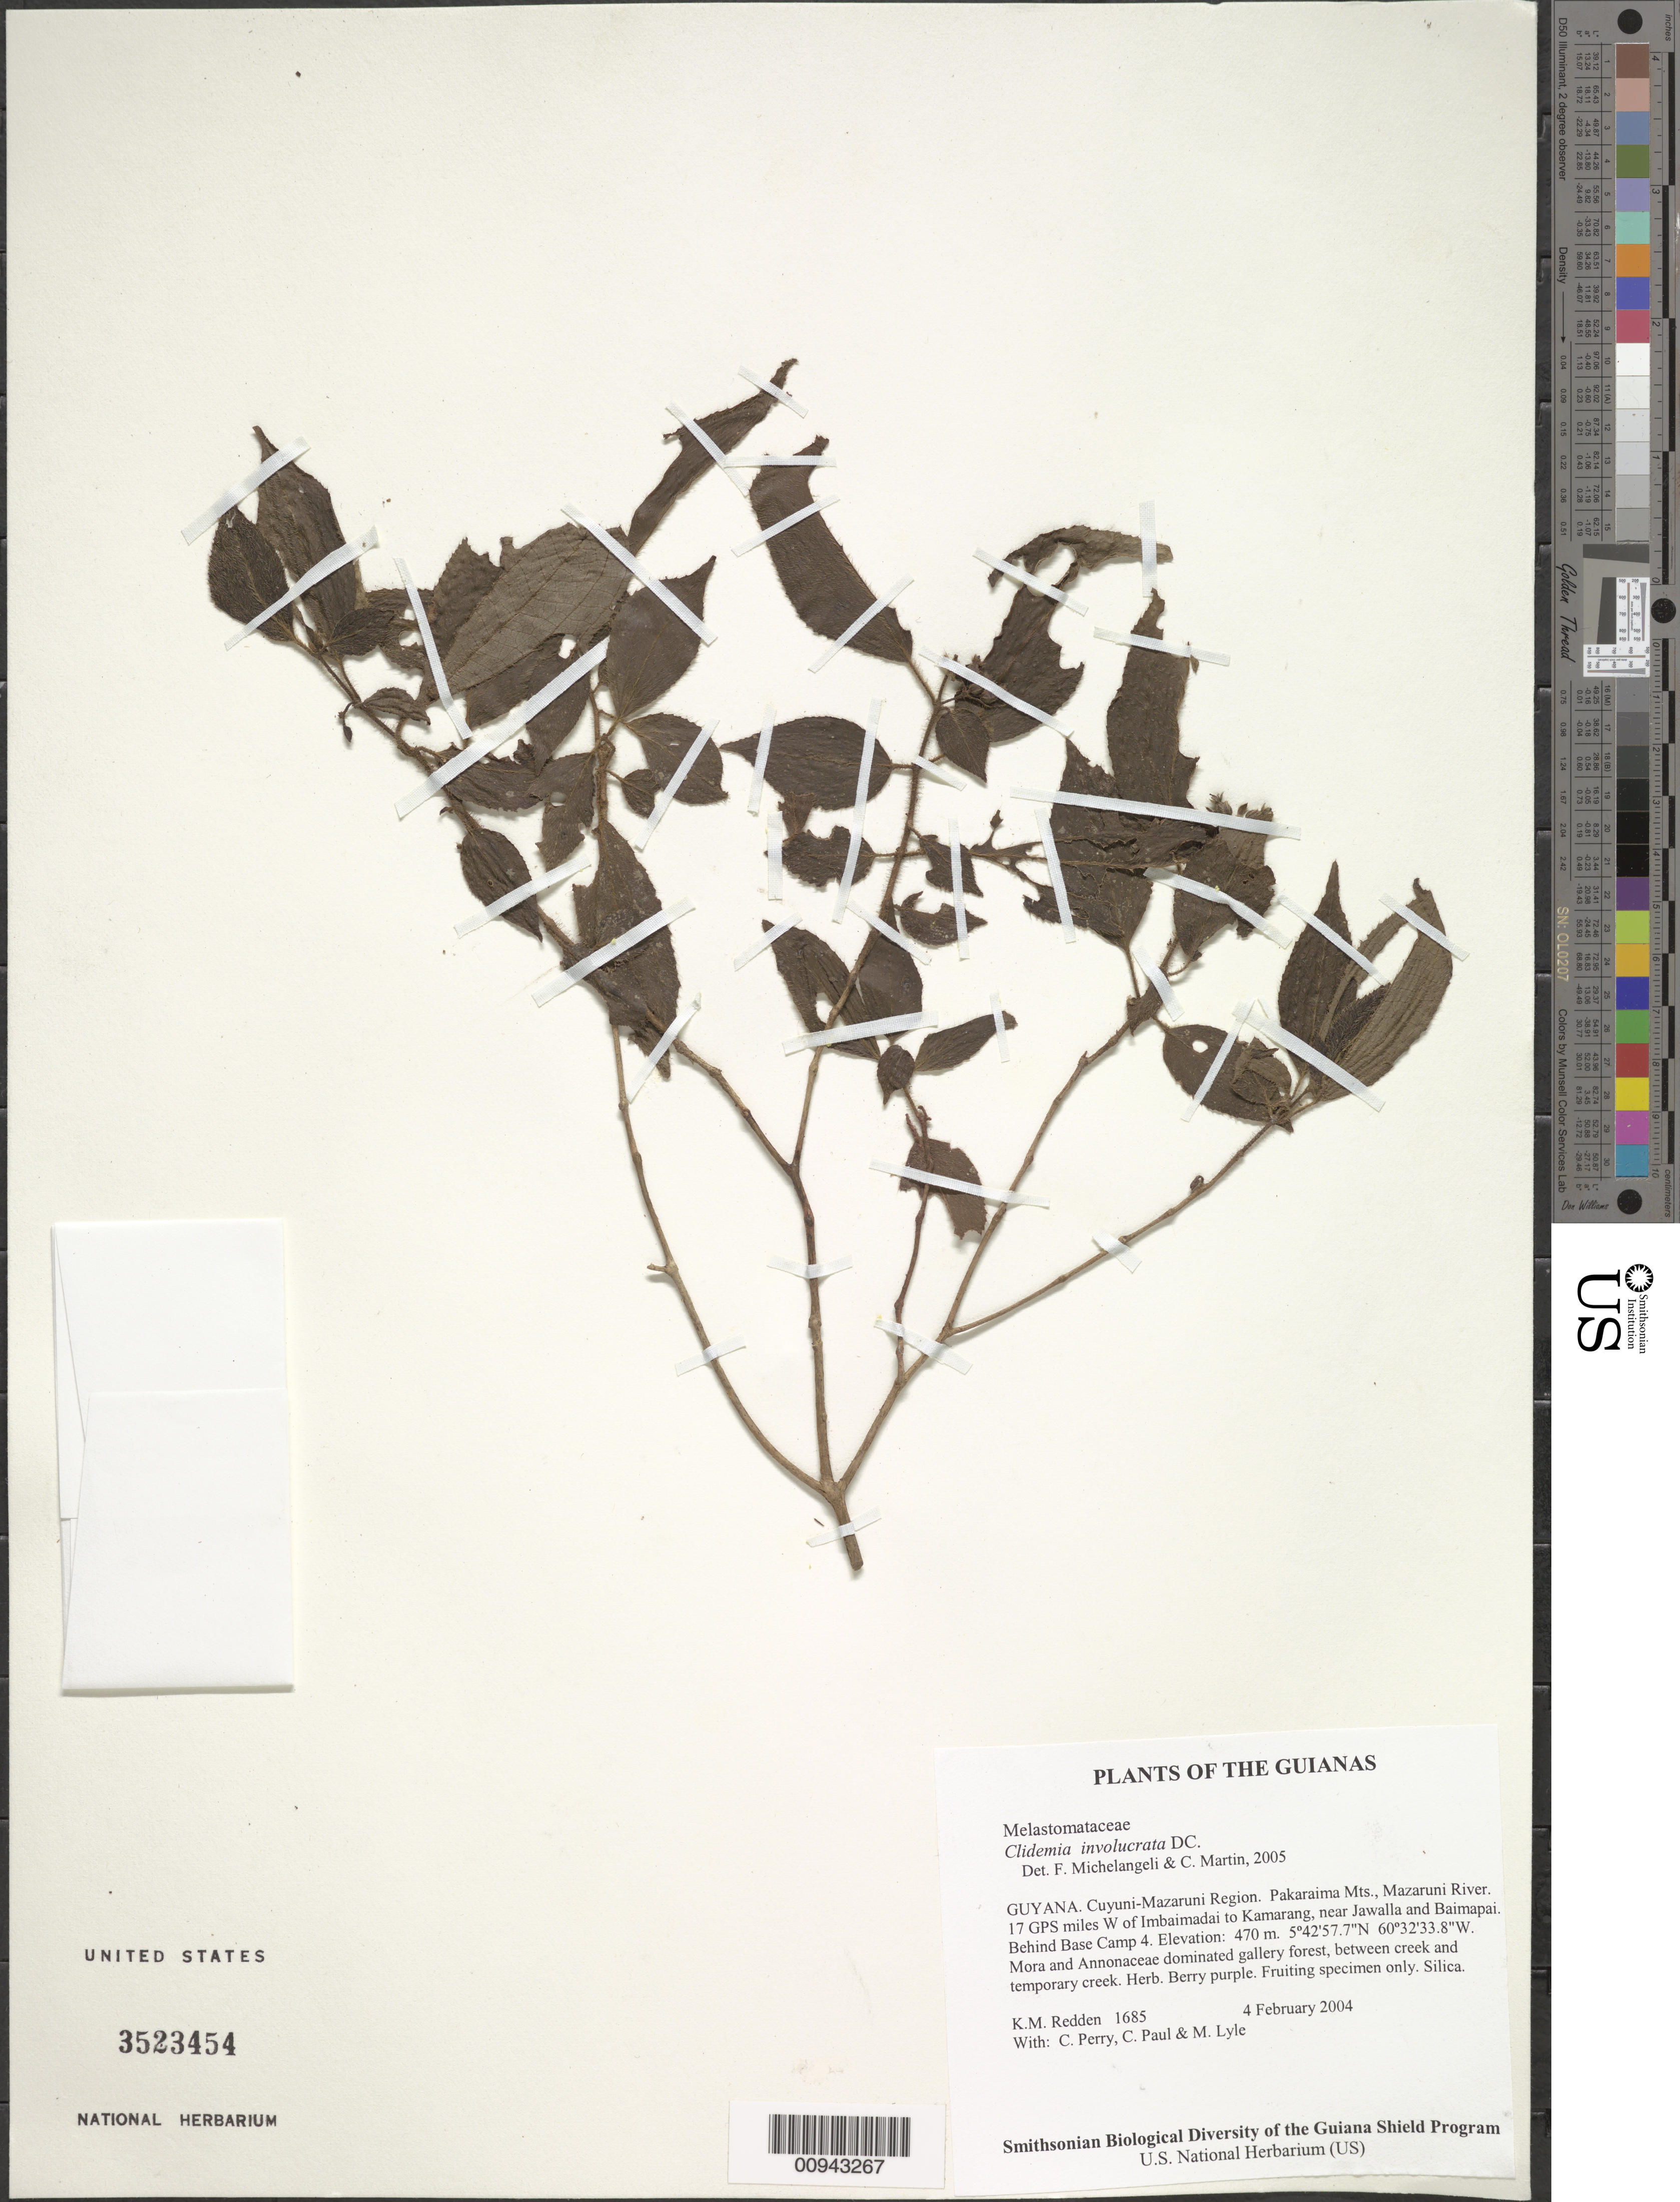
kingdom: Plantae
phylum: Tracheophyta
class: Magnoliopsida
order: Myrtales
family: Melastomataceae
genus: Clidemia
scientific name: Clidemia involucrata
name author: DC.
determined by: Michelangeli, F. A.; Martin, C.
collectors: K. M. Redden, C. Perry, C. Paul & M. Lyle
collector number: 1685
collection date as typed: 4 February 2004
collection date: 2004-02-04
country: Guyana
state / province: Cuyuni-Mazaruni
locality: Pakaraima Mts., Mazaruni River. 17 GPS miles W of Imbaimadai to Kamarang, near Jawalla and Baimapai. Behind Base Camp 4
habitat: Mora and Annonaceae dominated gallery forest, between creek and temporary creek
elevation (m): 470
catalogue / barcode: US 3523454